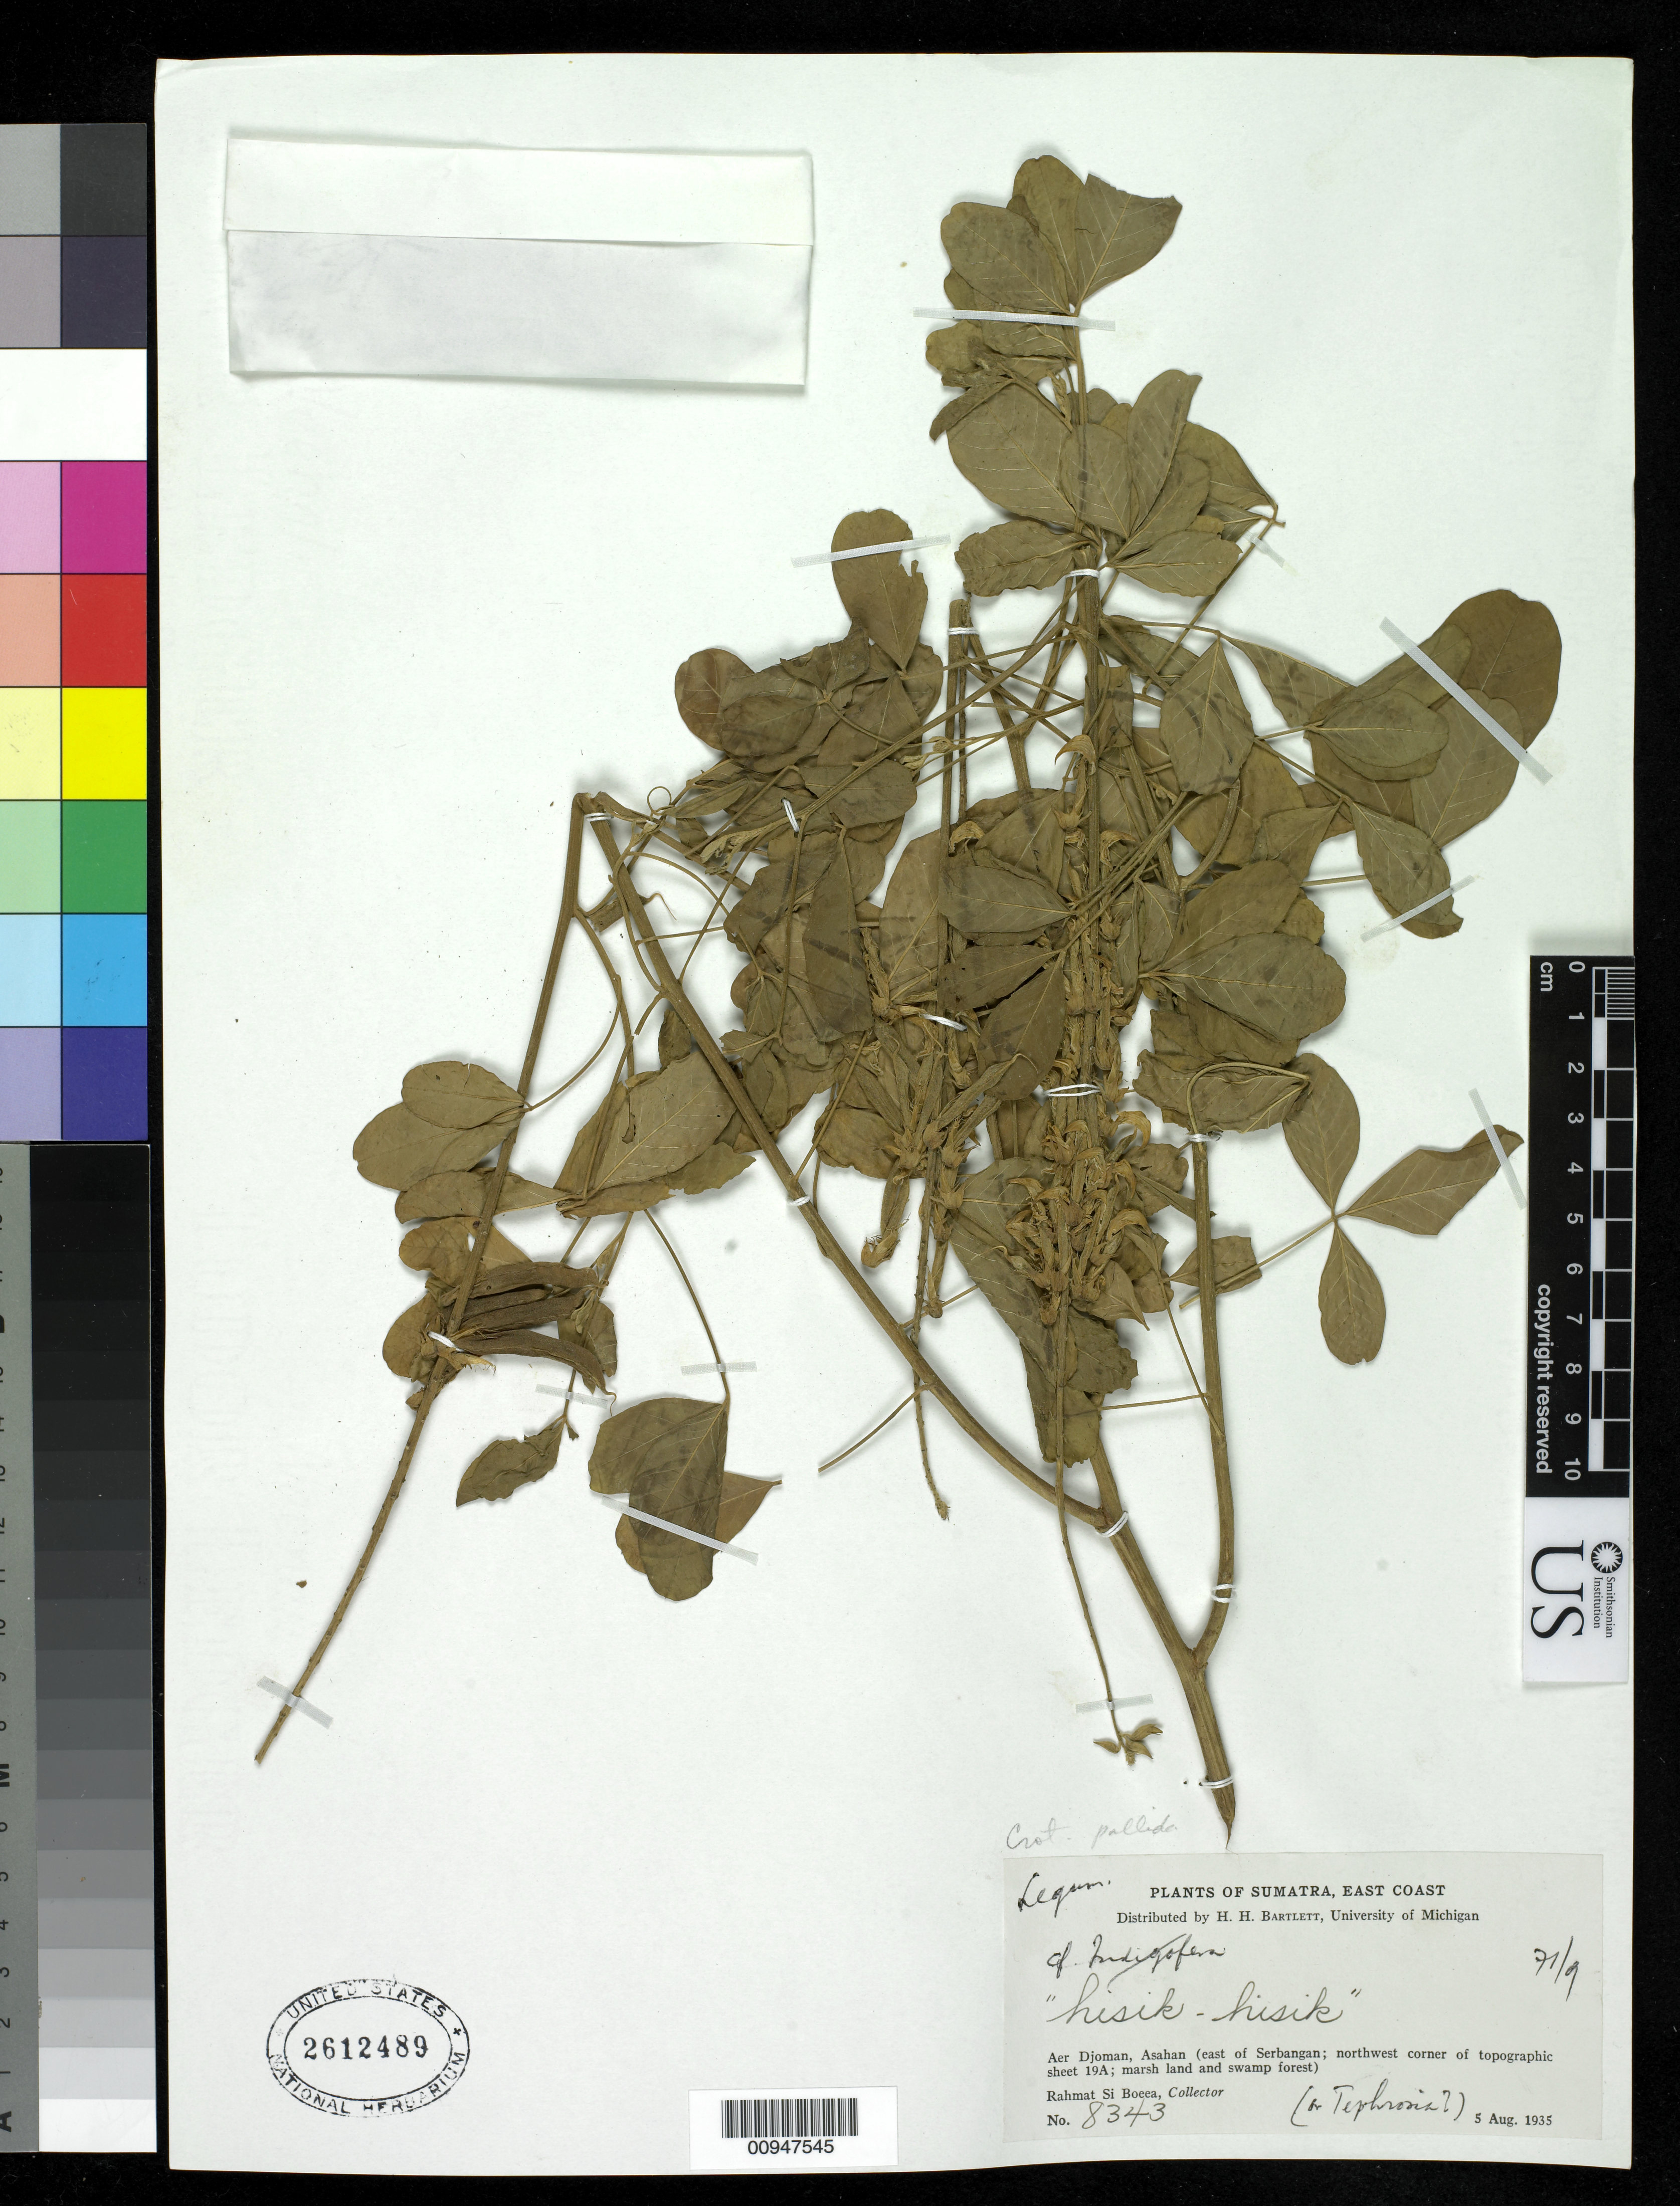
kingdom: Plantae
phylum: Tracheophyta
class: Magnoliopsida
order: Fabales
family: Fabaceae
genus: Crotalaria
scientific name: Crotalaria pallida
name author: Aiton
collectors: Rahmat Si Boeea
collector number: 8343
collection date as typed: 05 Aug 1935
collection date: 1935-08-05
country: Indonesia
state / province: Sumatra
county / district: Aceh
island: Sumatra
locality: Aer Djoman, Asahan (east of Serbangan)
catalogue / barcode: US 2612489